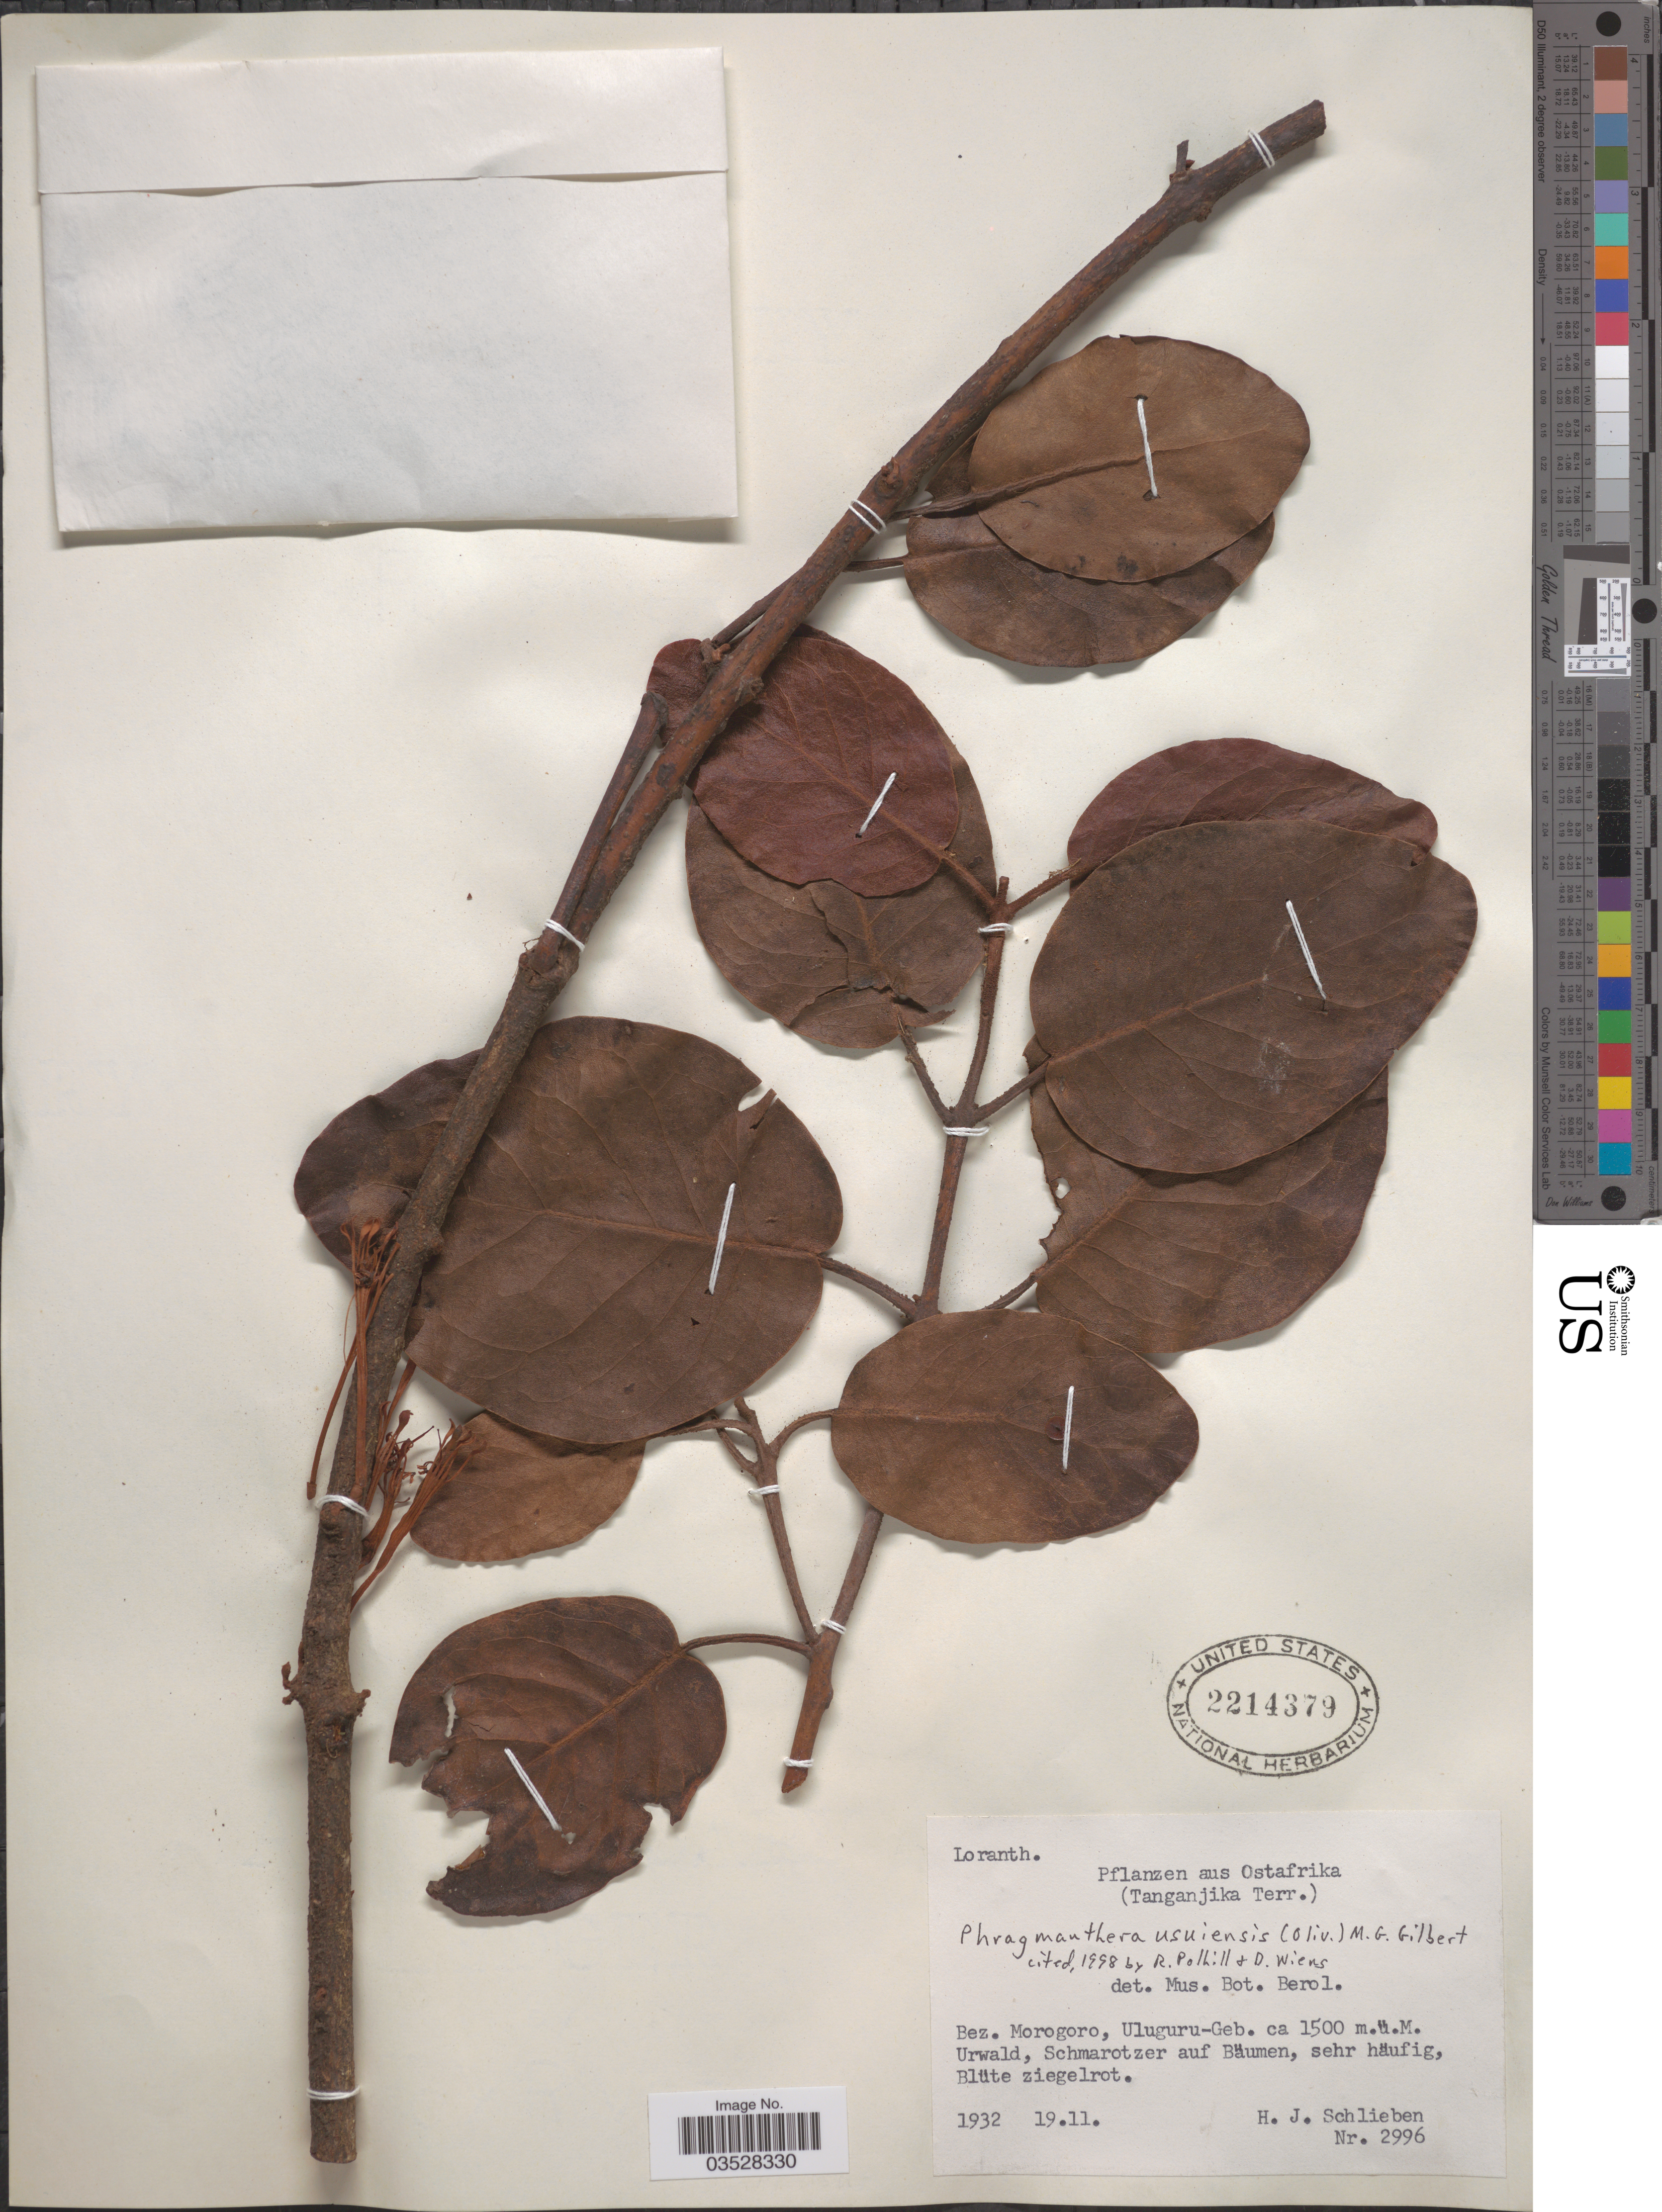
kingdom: Plantae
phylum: Tracheophyta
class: Magnoliopsida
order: Santalales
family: Loranthaceae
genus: Phragmanthera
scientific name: Phragmanthera usuiensis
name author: (Oliv.) M.G. Gilbert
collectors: H. J. Schlieben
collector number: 2996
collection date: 1932-11-19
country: Tanzania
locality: Ostafrika. (Tanganjika Terr.). Bez. Morogoro, Uluguru-Geb.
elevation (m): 1500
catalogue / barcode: US 2214379